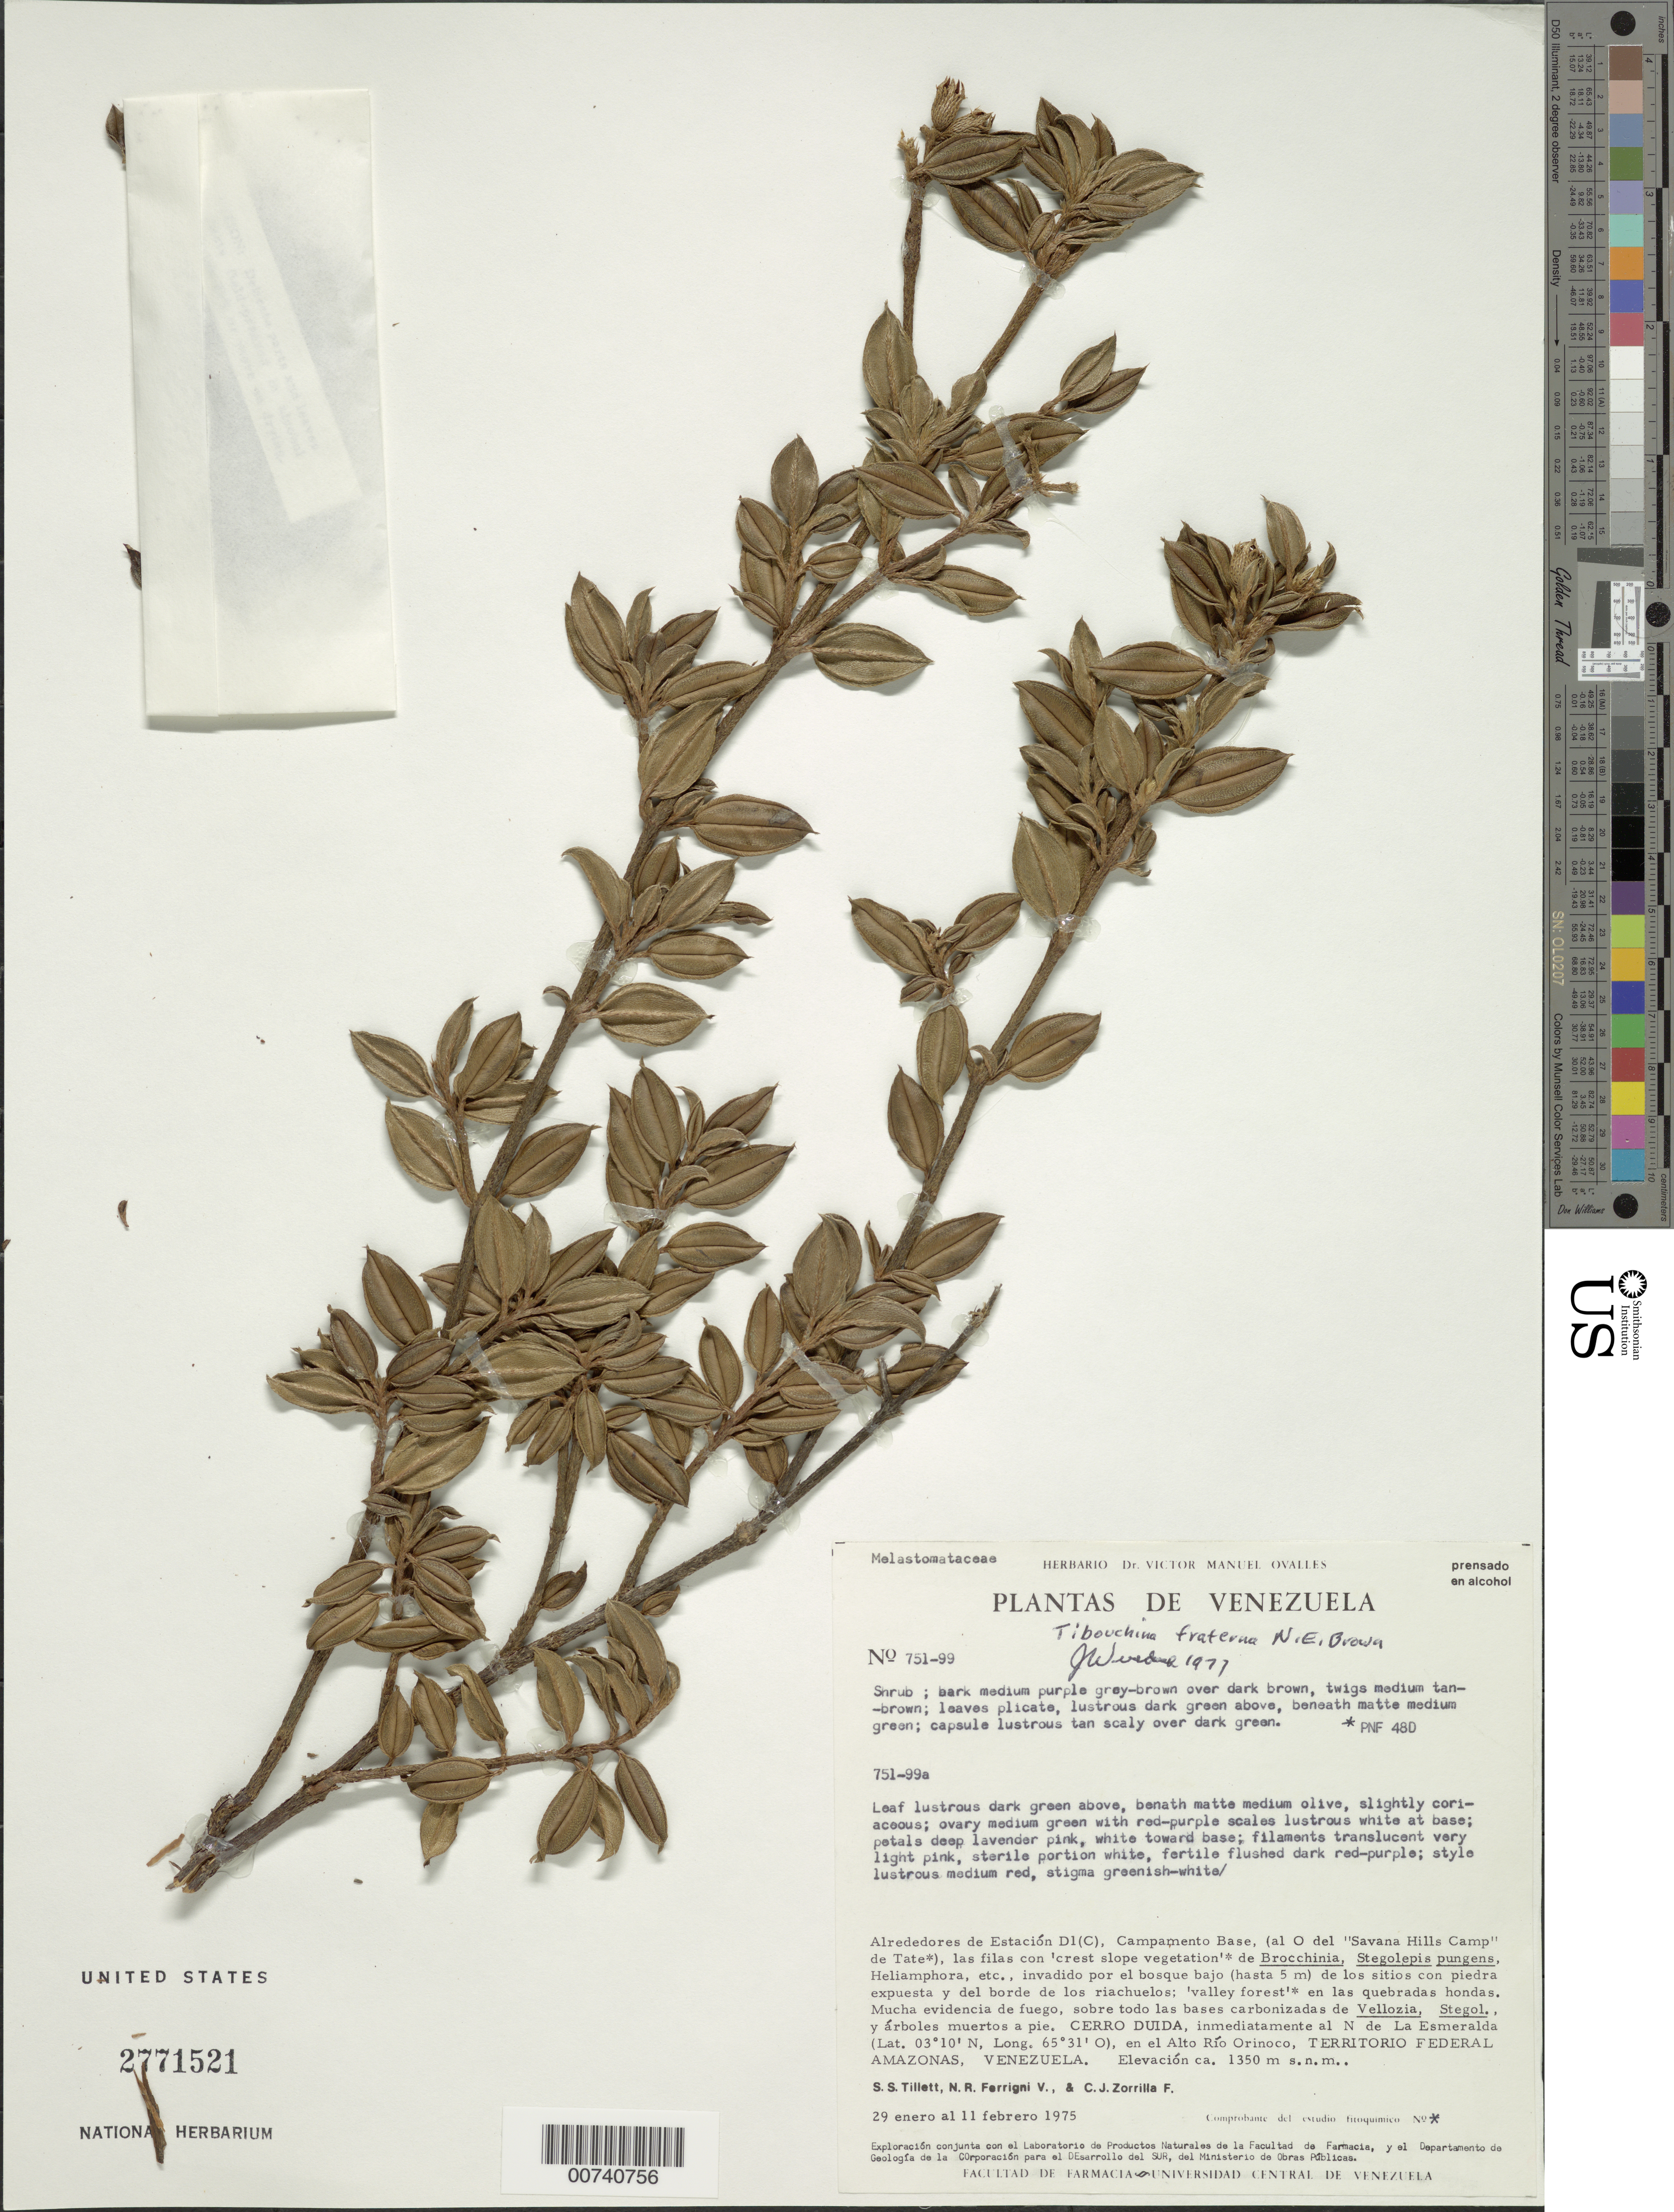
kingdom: Plantae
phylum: Tracheophyta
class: Magnoliopsida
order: Myrtales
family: Melastomataceae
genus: Tibouchina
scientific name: Tibouchina fraterna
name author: N.E. Br.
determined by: Wurdack, John J., (US), US (UNITED STATES)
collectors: S. S. Tillett, N. Ferrigni V. & C. Zorrilla F.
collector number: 751 99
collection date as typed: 29-Jan-75 to 11-Feb-75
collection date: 1975-01-29/1975-02-11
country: Venezuela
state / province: Amazonas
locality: Cerro Duida, N de Esmeralda, Alto Río Orinoco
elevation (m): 1350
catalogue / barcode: US 2771521